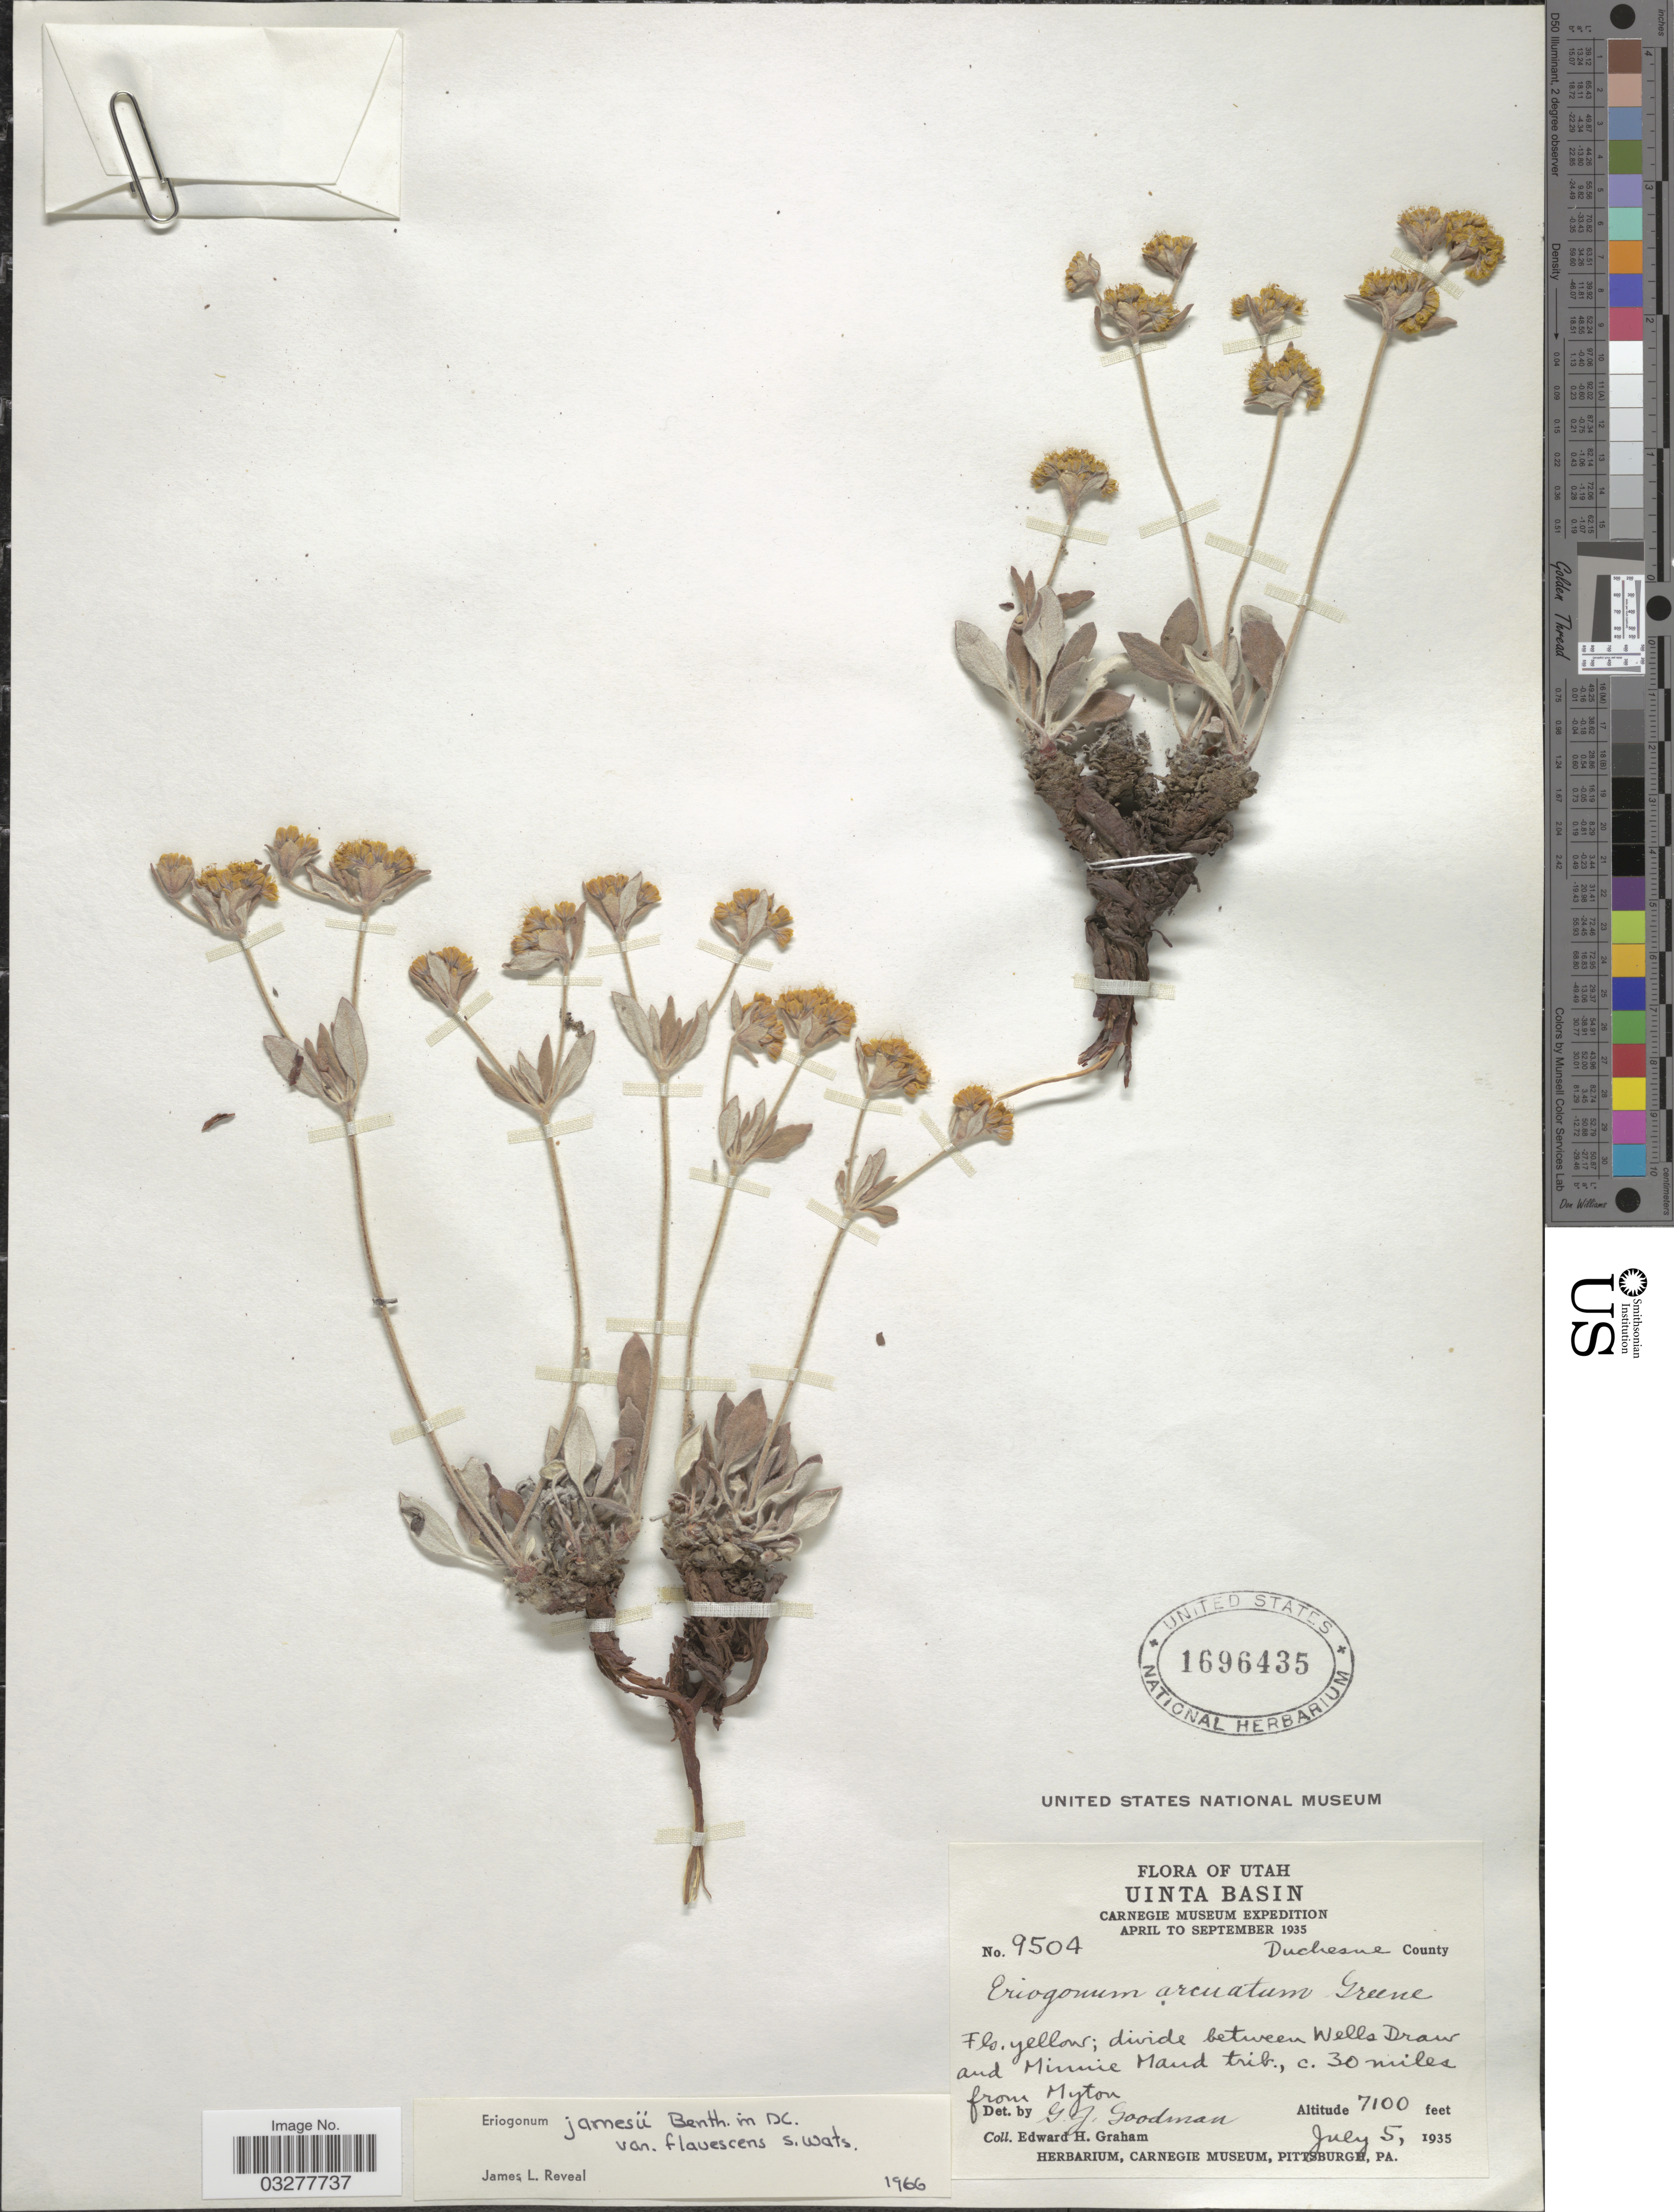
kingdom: Plantae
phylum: Tracheophyta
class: Magnoliopsida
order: Caryophyllales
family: Polygonaceae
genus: Eriogonum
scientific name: Eriogonum jamesii var. flavescens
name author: S. Watson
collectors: E. H. Graham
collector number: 9504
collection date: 1935-07-05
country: United States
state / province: Utah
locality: Uinta Basin. Duchesne County. Divide between Wells Draw and Minnie Maud trib., c. 30 miles from Myton.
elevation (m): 2164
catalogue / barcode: US 1696435